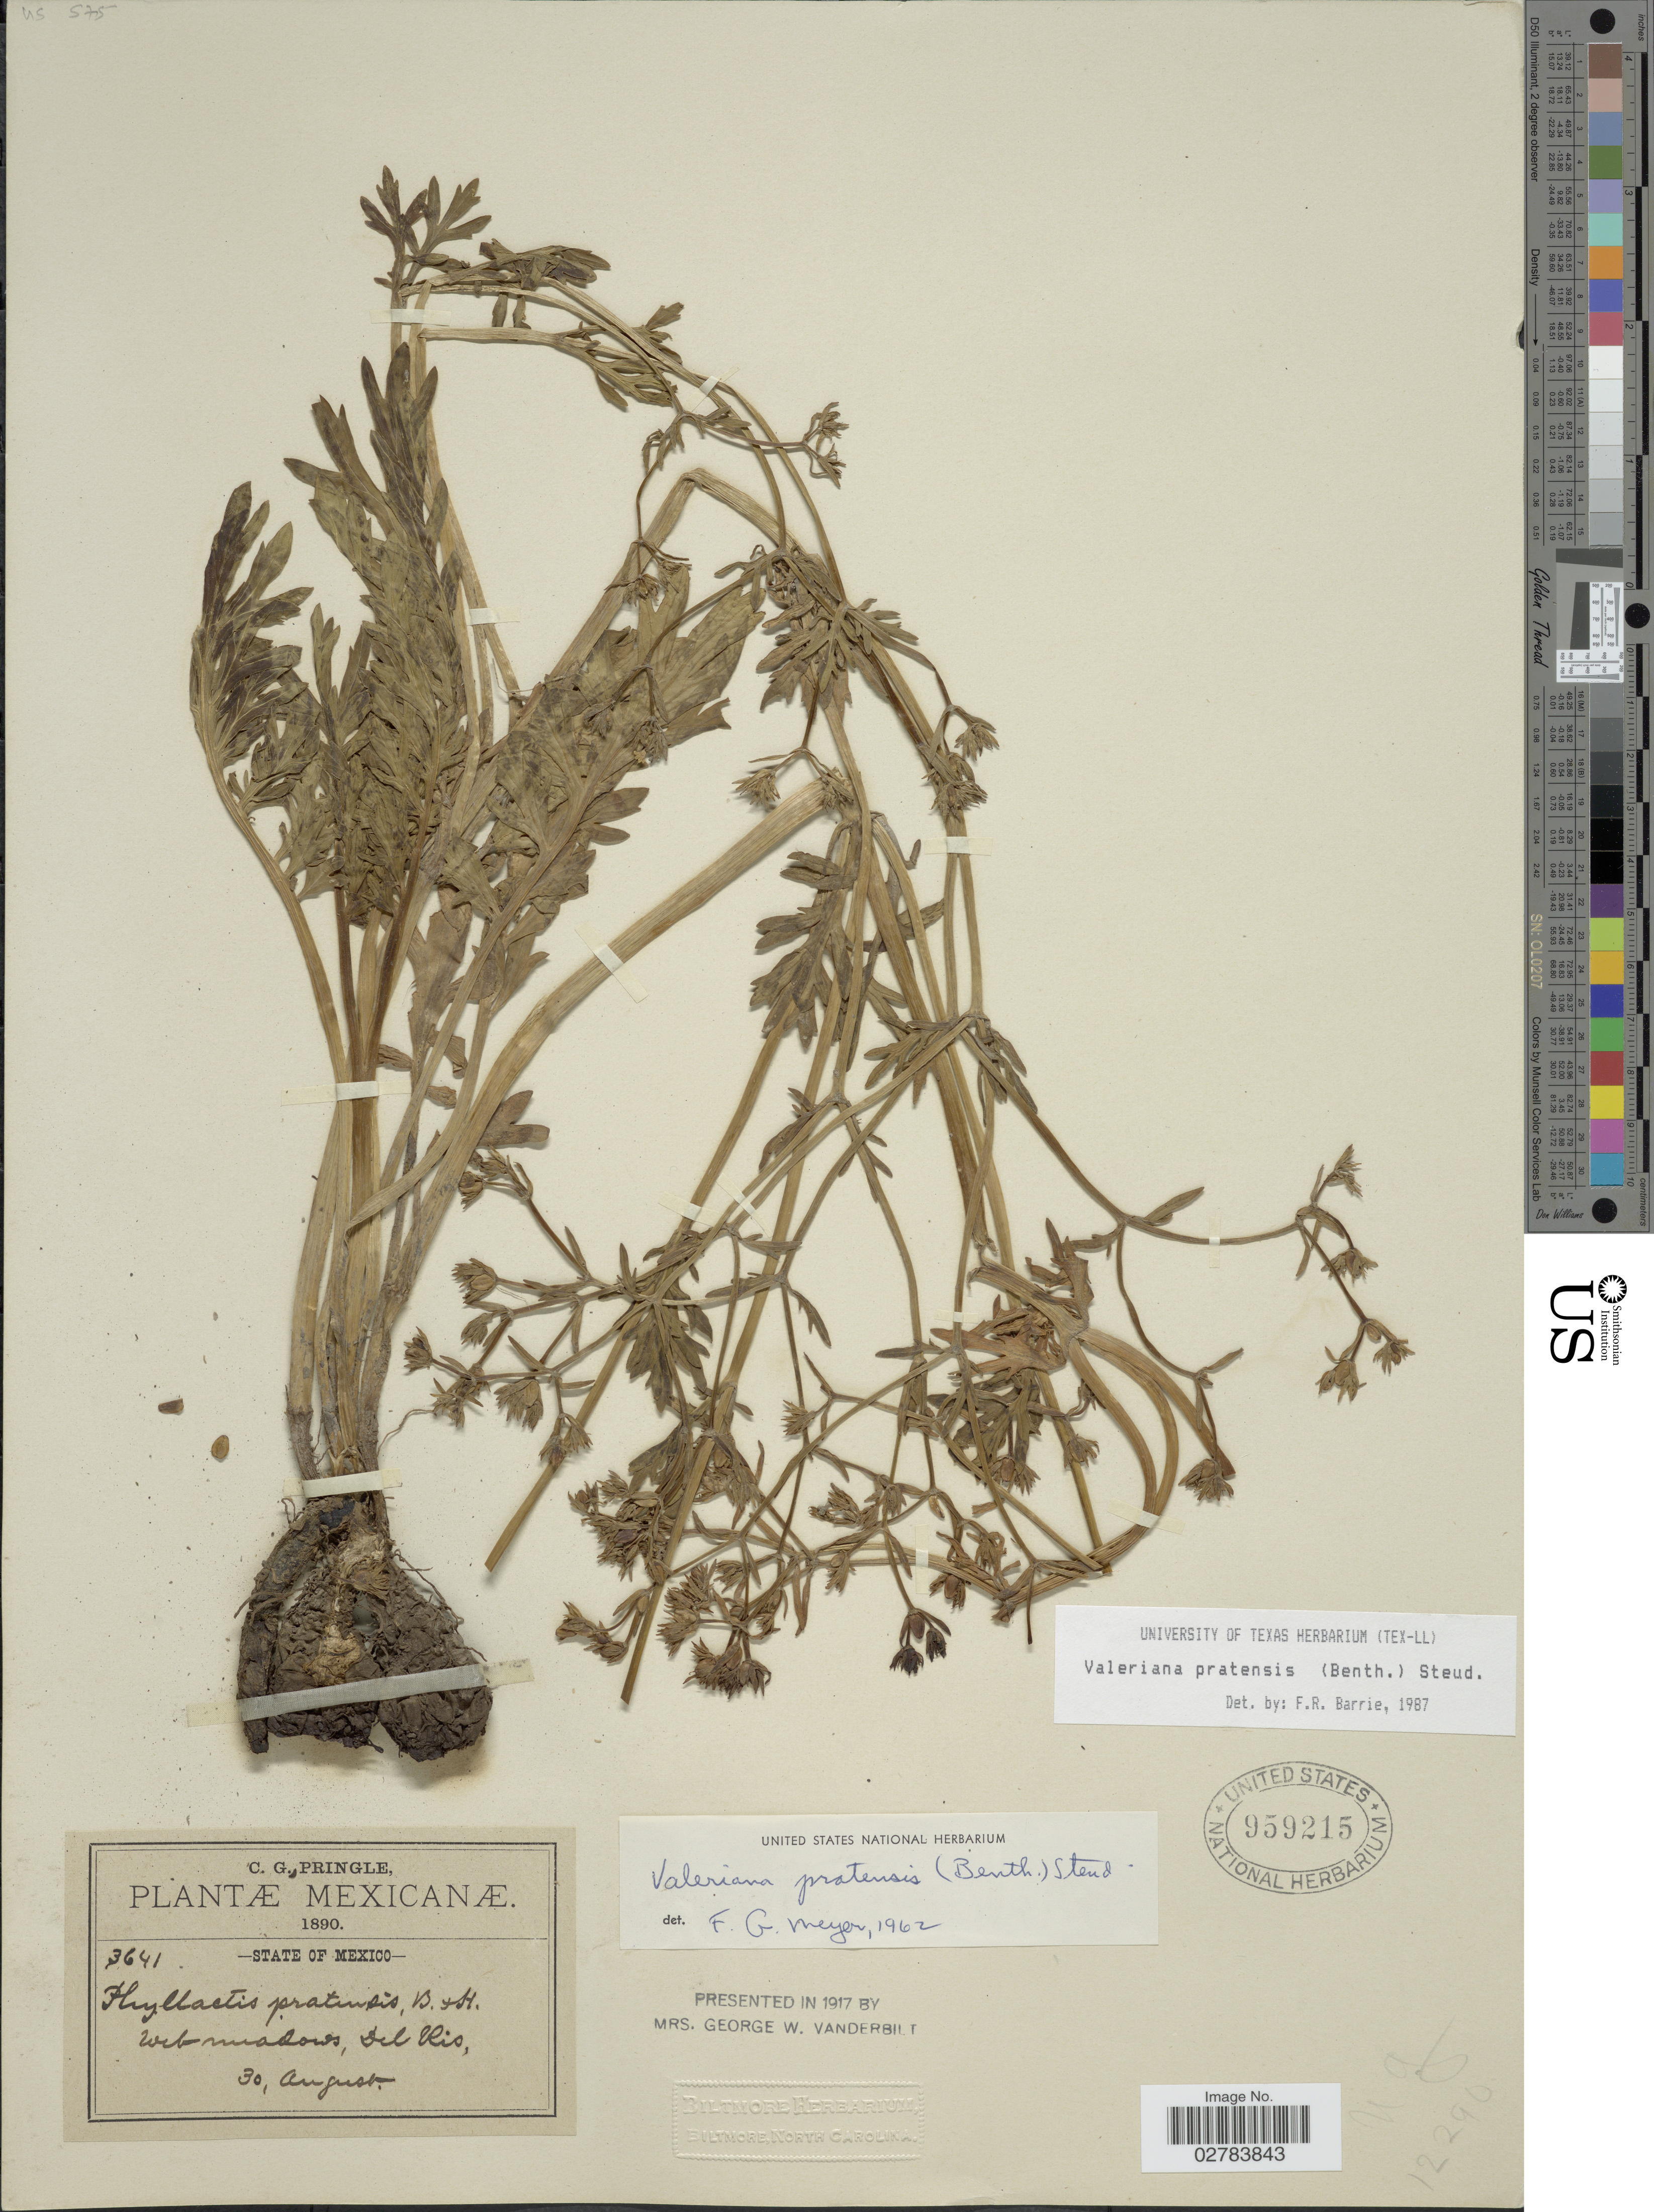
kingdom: Plantae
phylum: Tracheophyta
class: Magnoliopsida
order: Dipsacales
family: Caprifoliaceae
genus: Valeriana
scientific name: Valeriana pratensis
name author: Dierb. ex Walter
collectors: C. G. Pringle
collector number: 3641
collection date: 1890-08-30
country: Mexico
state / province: México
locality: State of Mexico, Wet meadows, Del Rio.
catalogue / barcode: US 959215